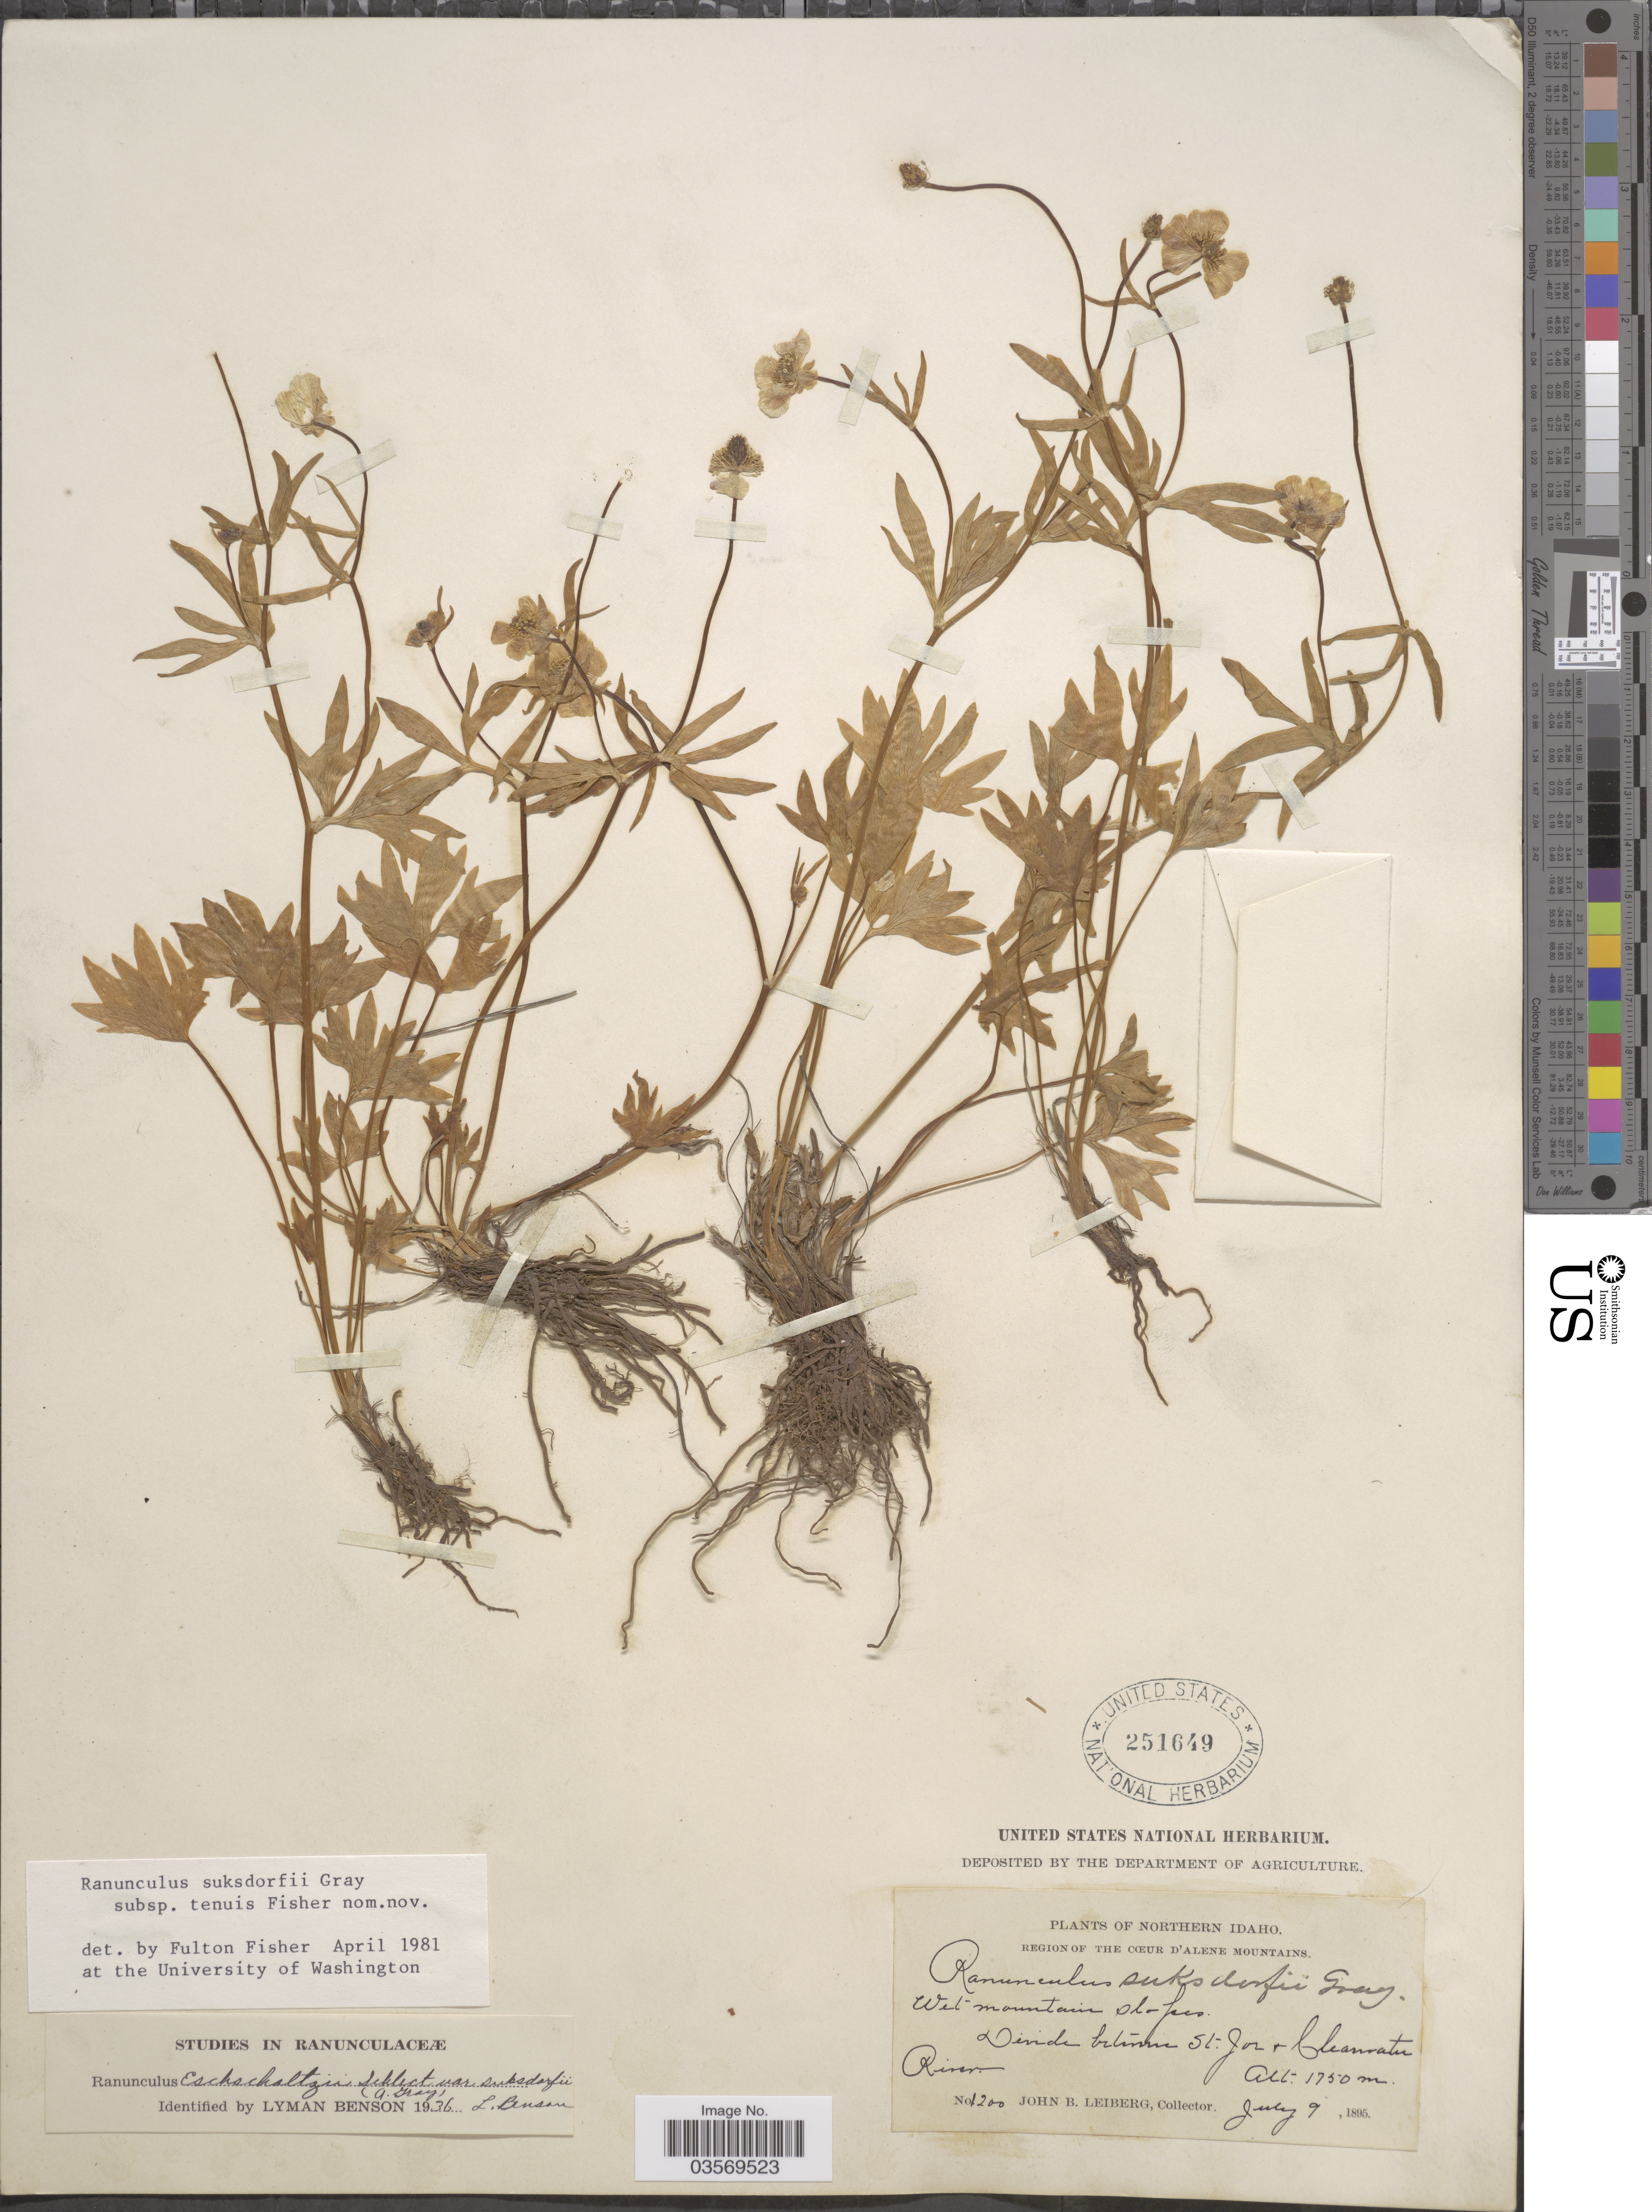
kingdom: Plantae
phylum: Tracheophyta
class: Magnoliopsida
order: Ranunculales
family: Ranunculaceae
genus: Ranunculus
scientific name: Ranunculus suksdorfii subsp. tenuis F.J.F. Fisher, nom. nov. ined.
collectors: J. B. Leiberg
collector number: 1200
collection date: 1895-07-09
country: United States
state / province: Idaho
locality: Northern Idaho. Region of the Cœur d'Alene Mountains. Divide between St. Joe & Clearwater River.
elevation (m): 1750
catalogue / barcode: US 251649